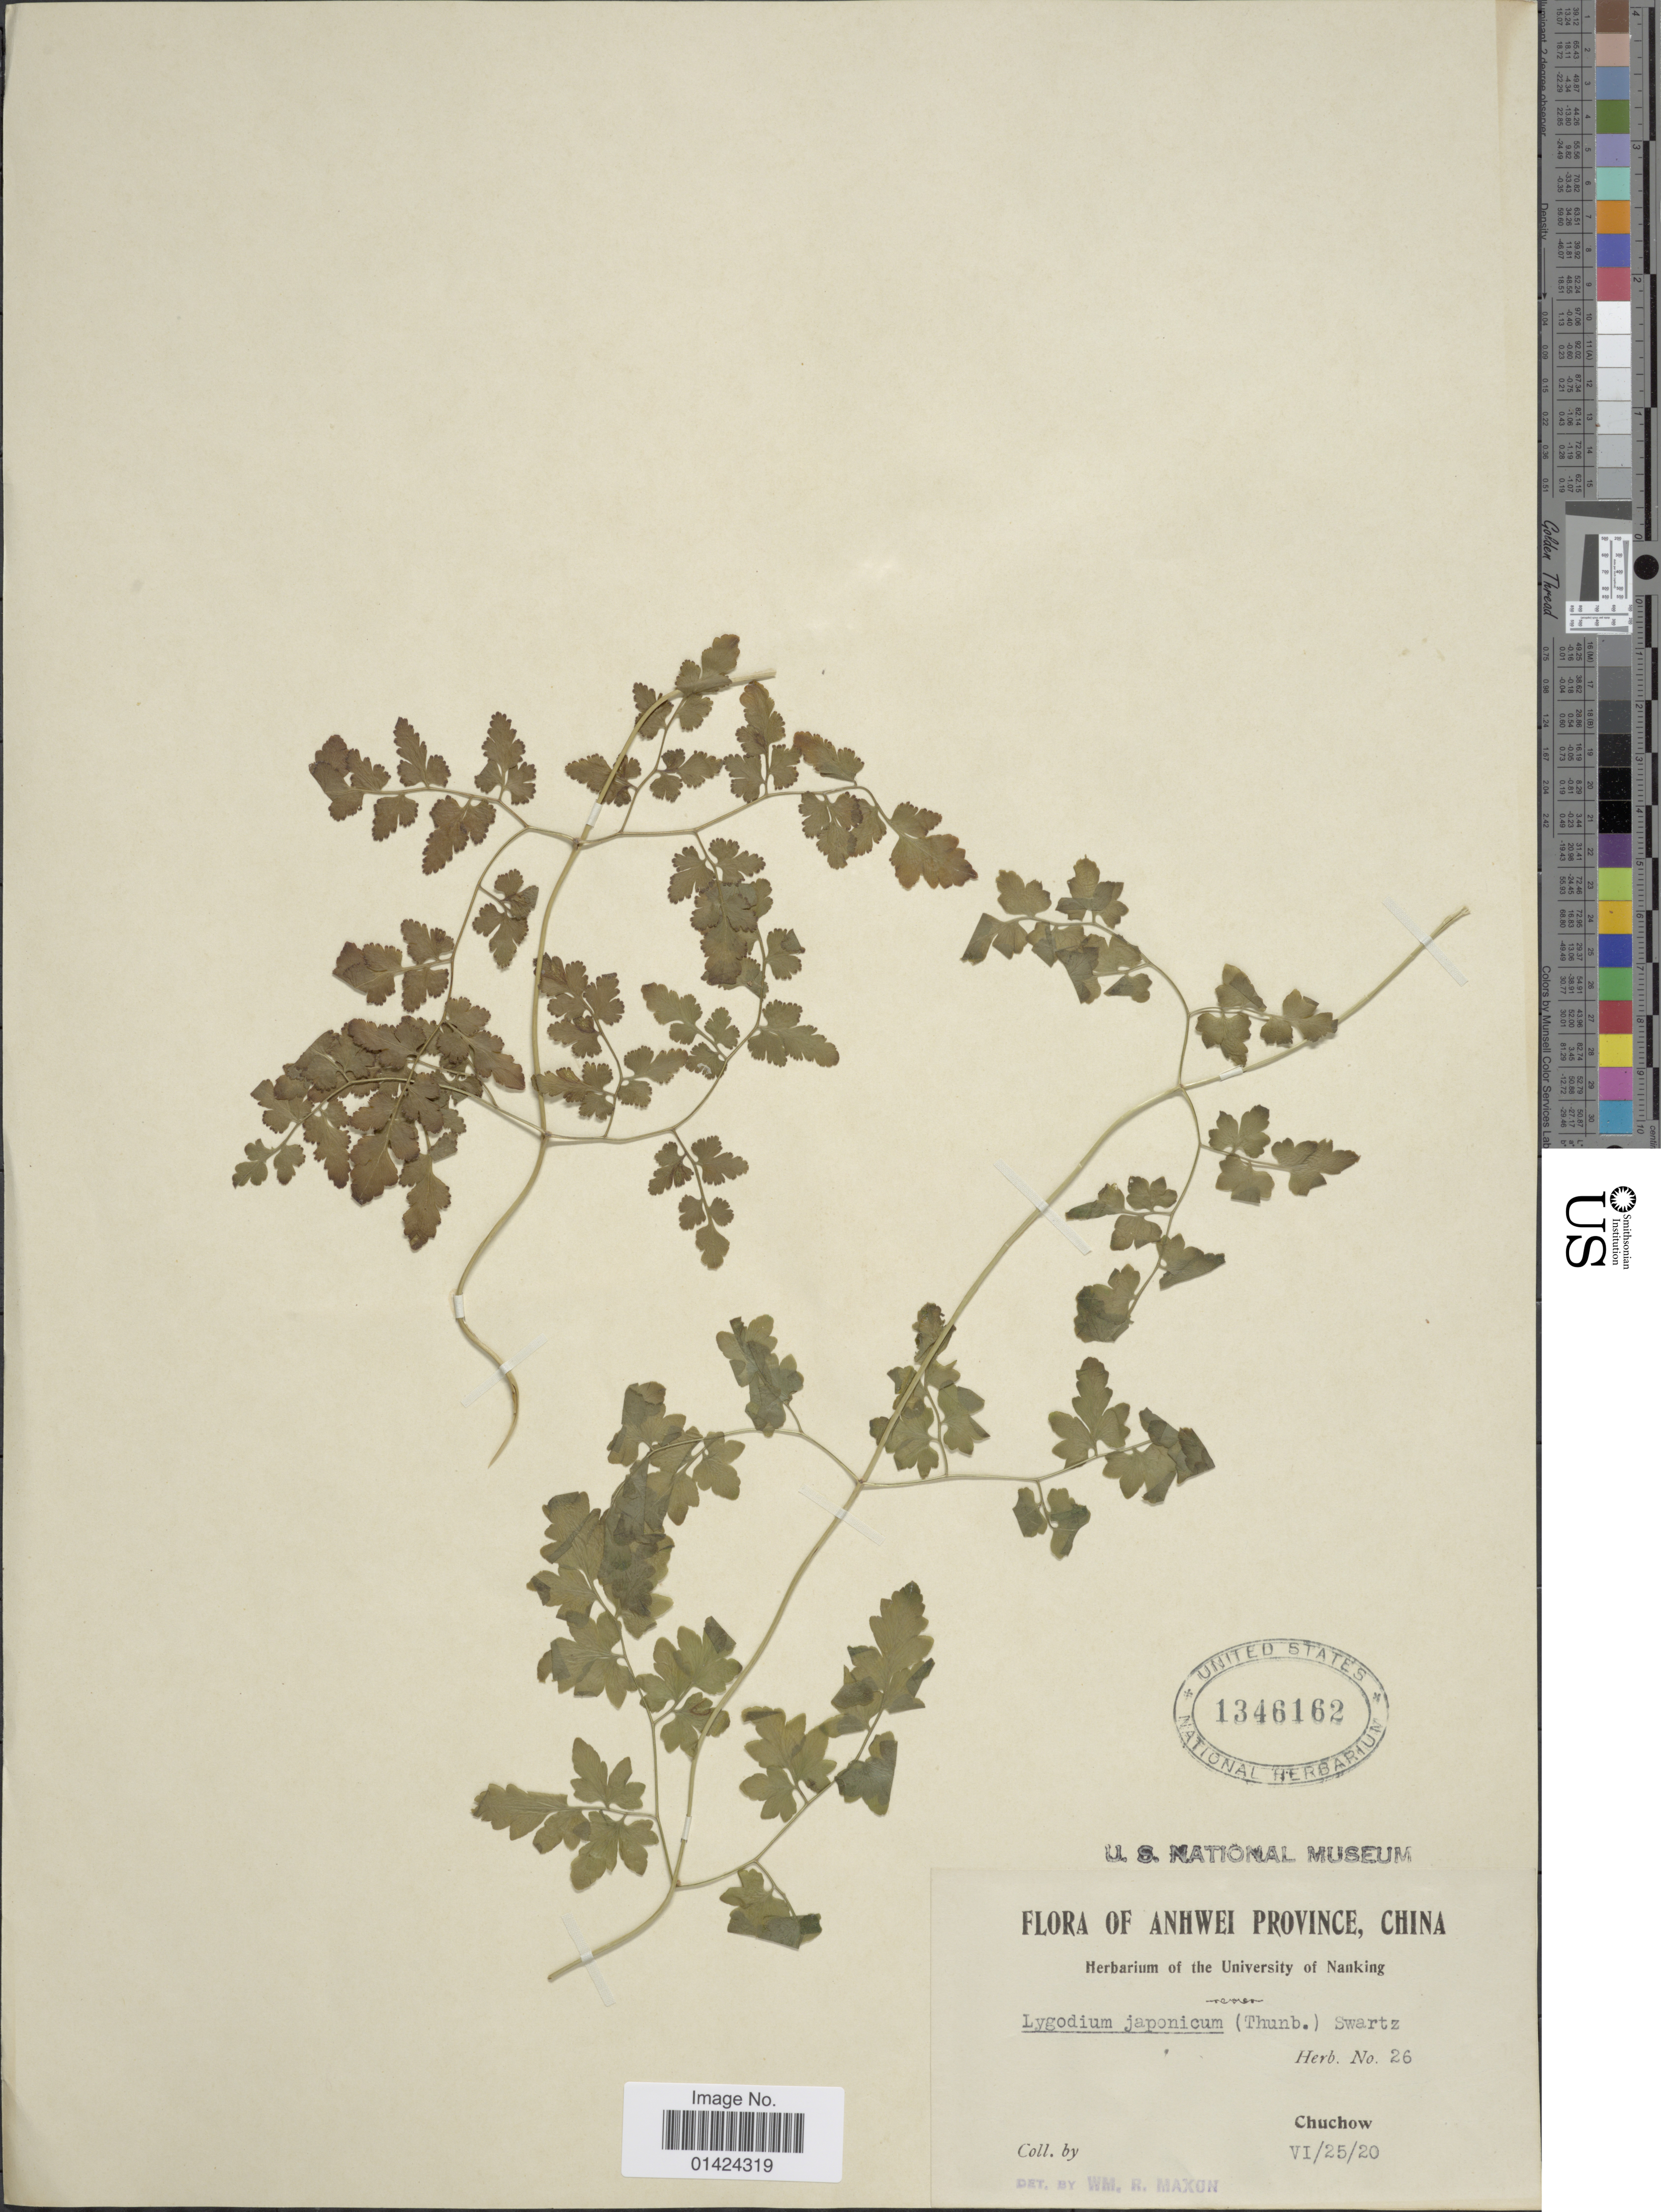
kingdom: Plantae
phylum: Tracheophyta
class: Polypodiopsida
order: Schizaeales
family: Lygodiaceae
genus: Lygodium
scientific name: Lygodium japonicum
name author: (Thunb.) Sw.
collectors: ex herb. University of Nanking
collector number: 26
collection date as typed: Transcribed d/m/y: 25/6/20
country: China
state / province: Anhui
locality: Anhwei Province. Chuchow.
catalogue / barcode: US 1346162